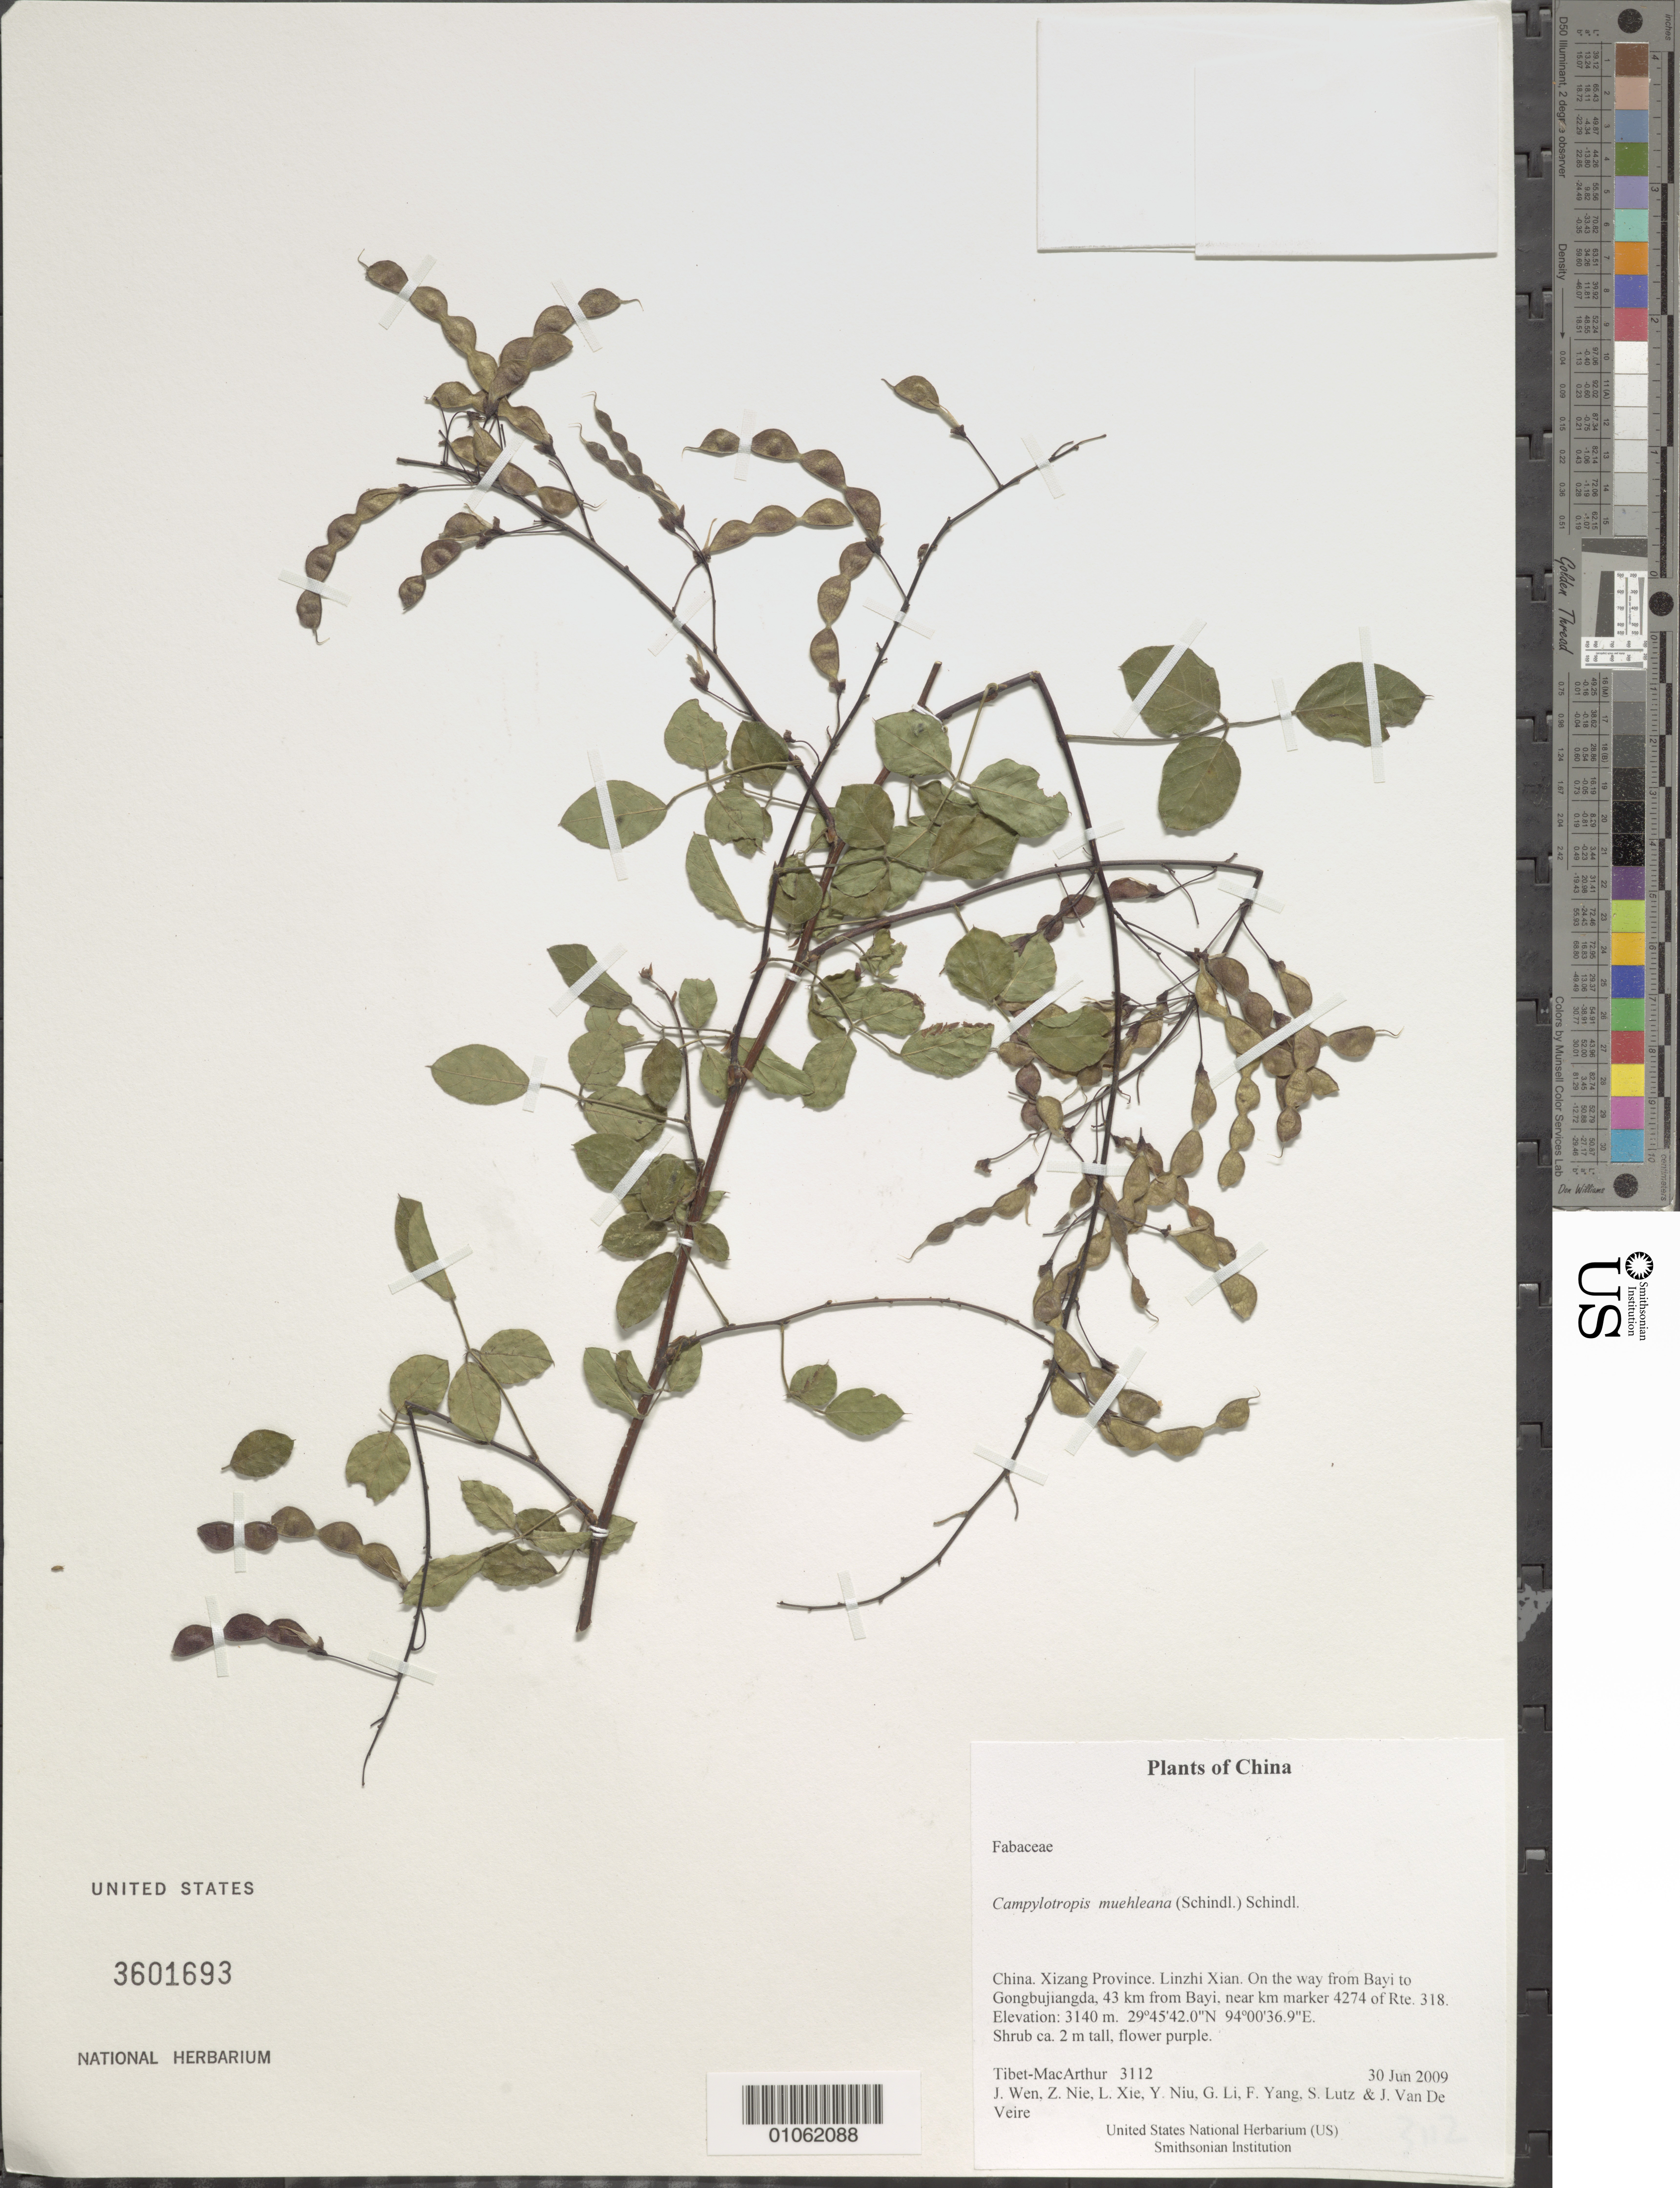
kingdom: Plantae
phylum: Tracheophyta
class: Magnoliopsida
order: Fabales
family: Fabaceae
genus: Campylotropis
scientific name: Campylotropis muehleana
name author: (Schindl.) Schindl.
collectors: Tibet-MacArthur, J. Wen, Z. Nie, L. Xie, Y. Niu, G. Li, F. Yang, S. Lutz & J. Van De Veire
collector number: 3112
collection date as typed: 30 Jun 2009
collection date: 2009-06-30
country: China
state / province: Xizang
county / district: Linzhi Xian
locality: On the way from Bayi to Gongbujiangda, 43 km from Bayi, near km marker 4274 of Rte. 318.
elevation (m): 3140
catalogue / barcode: US 3601693